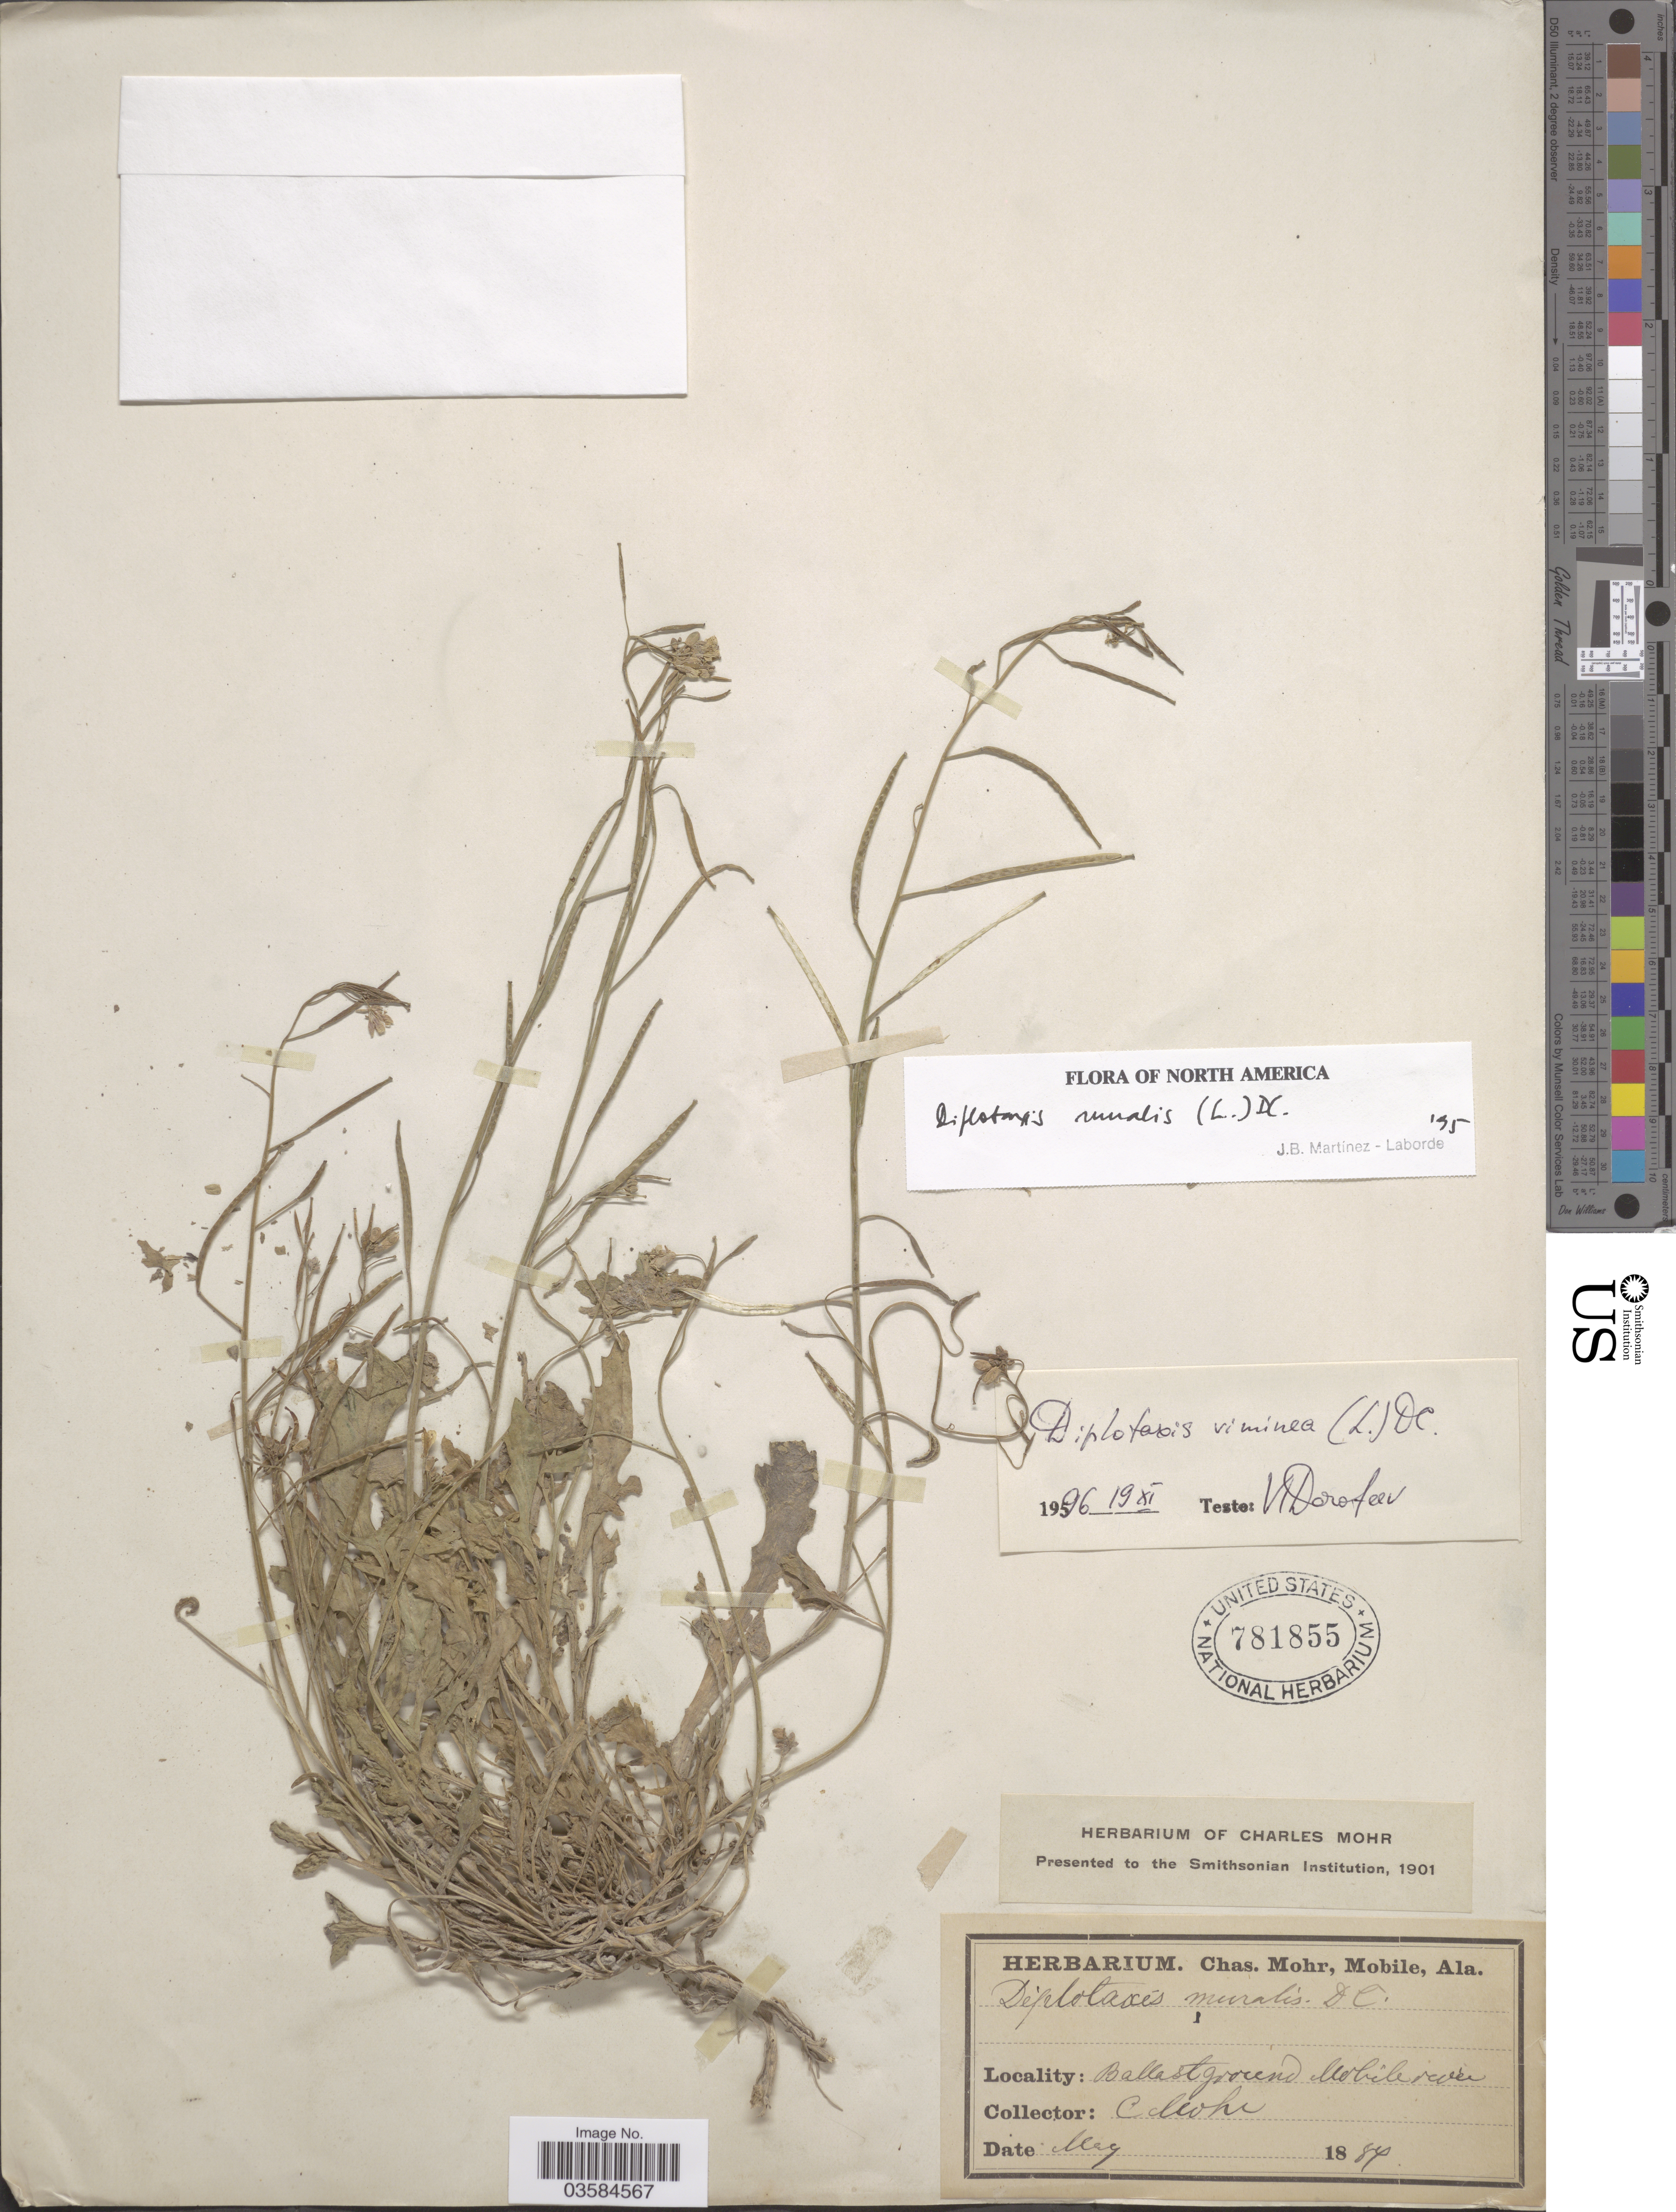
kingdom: Plantae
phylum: Tracheophyta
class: Magnoliopsida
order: Brassicales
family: Brassicaceae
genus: Diplotaxis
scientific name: Diplotaxis muralis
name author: (L.) DC.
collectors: Mohr, C. T. (herbarium)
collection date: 1887-05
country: United States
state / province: Alabama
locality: Ballast ground Mobile river.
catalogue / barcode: US 781855